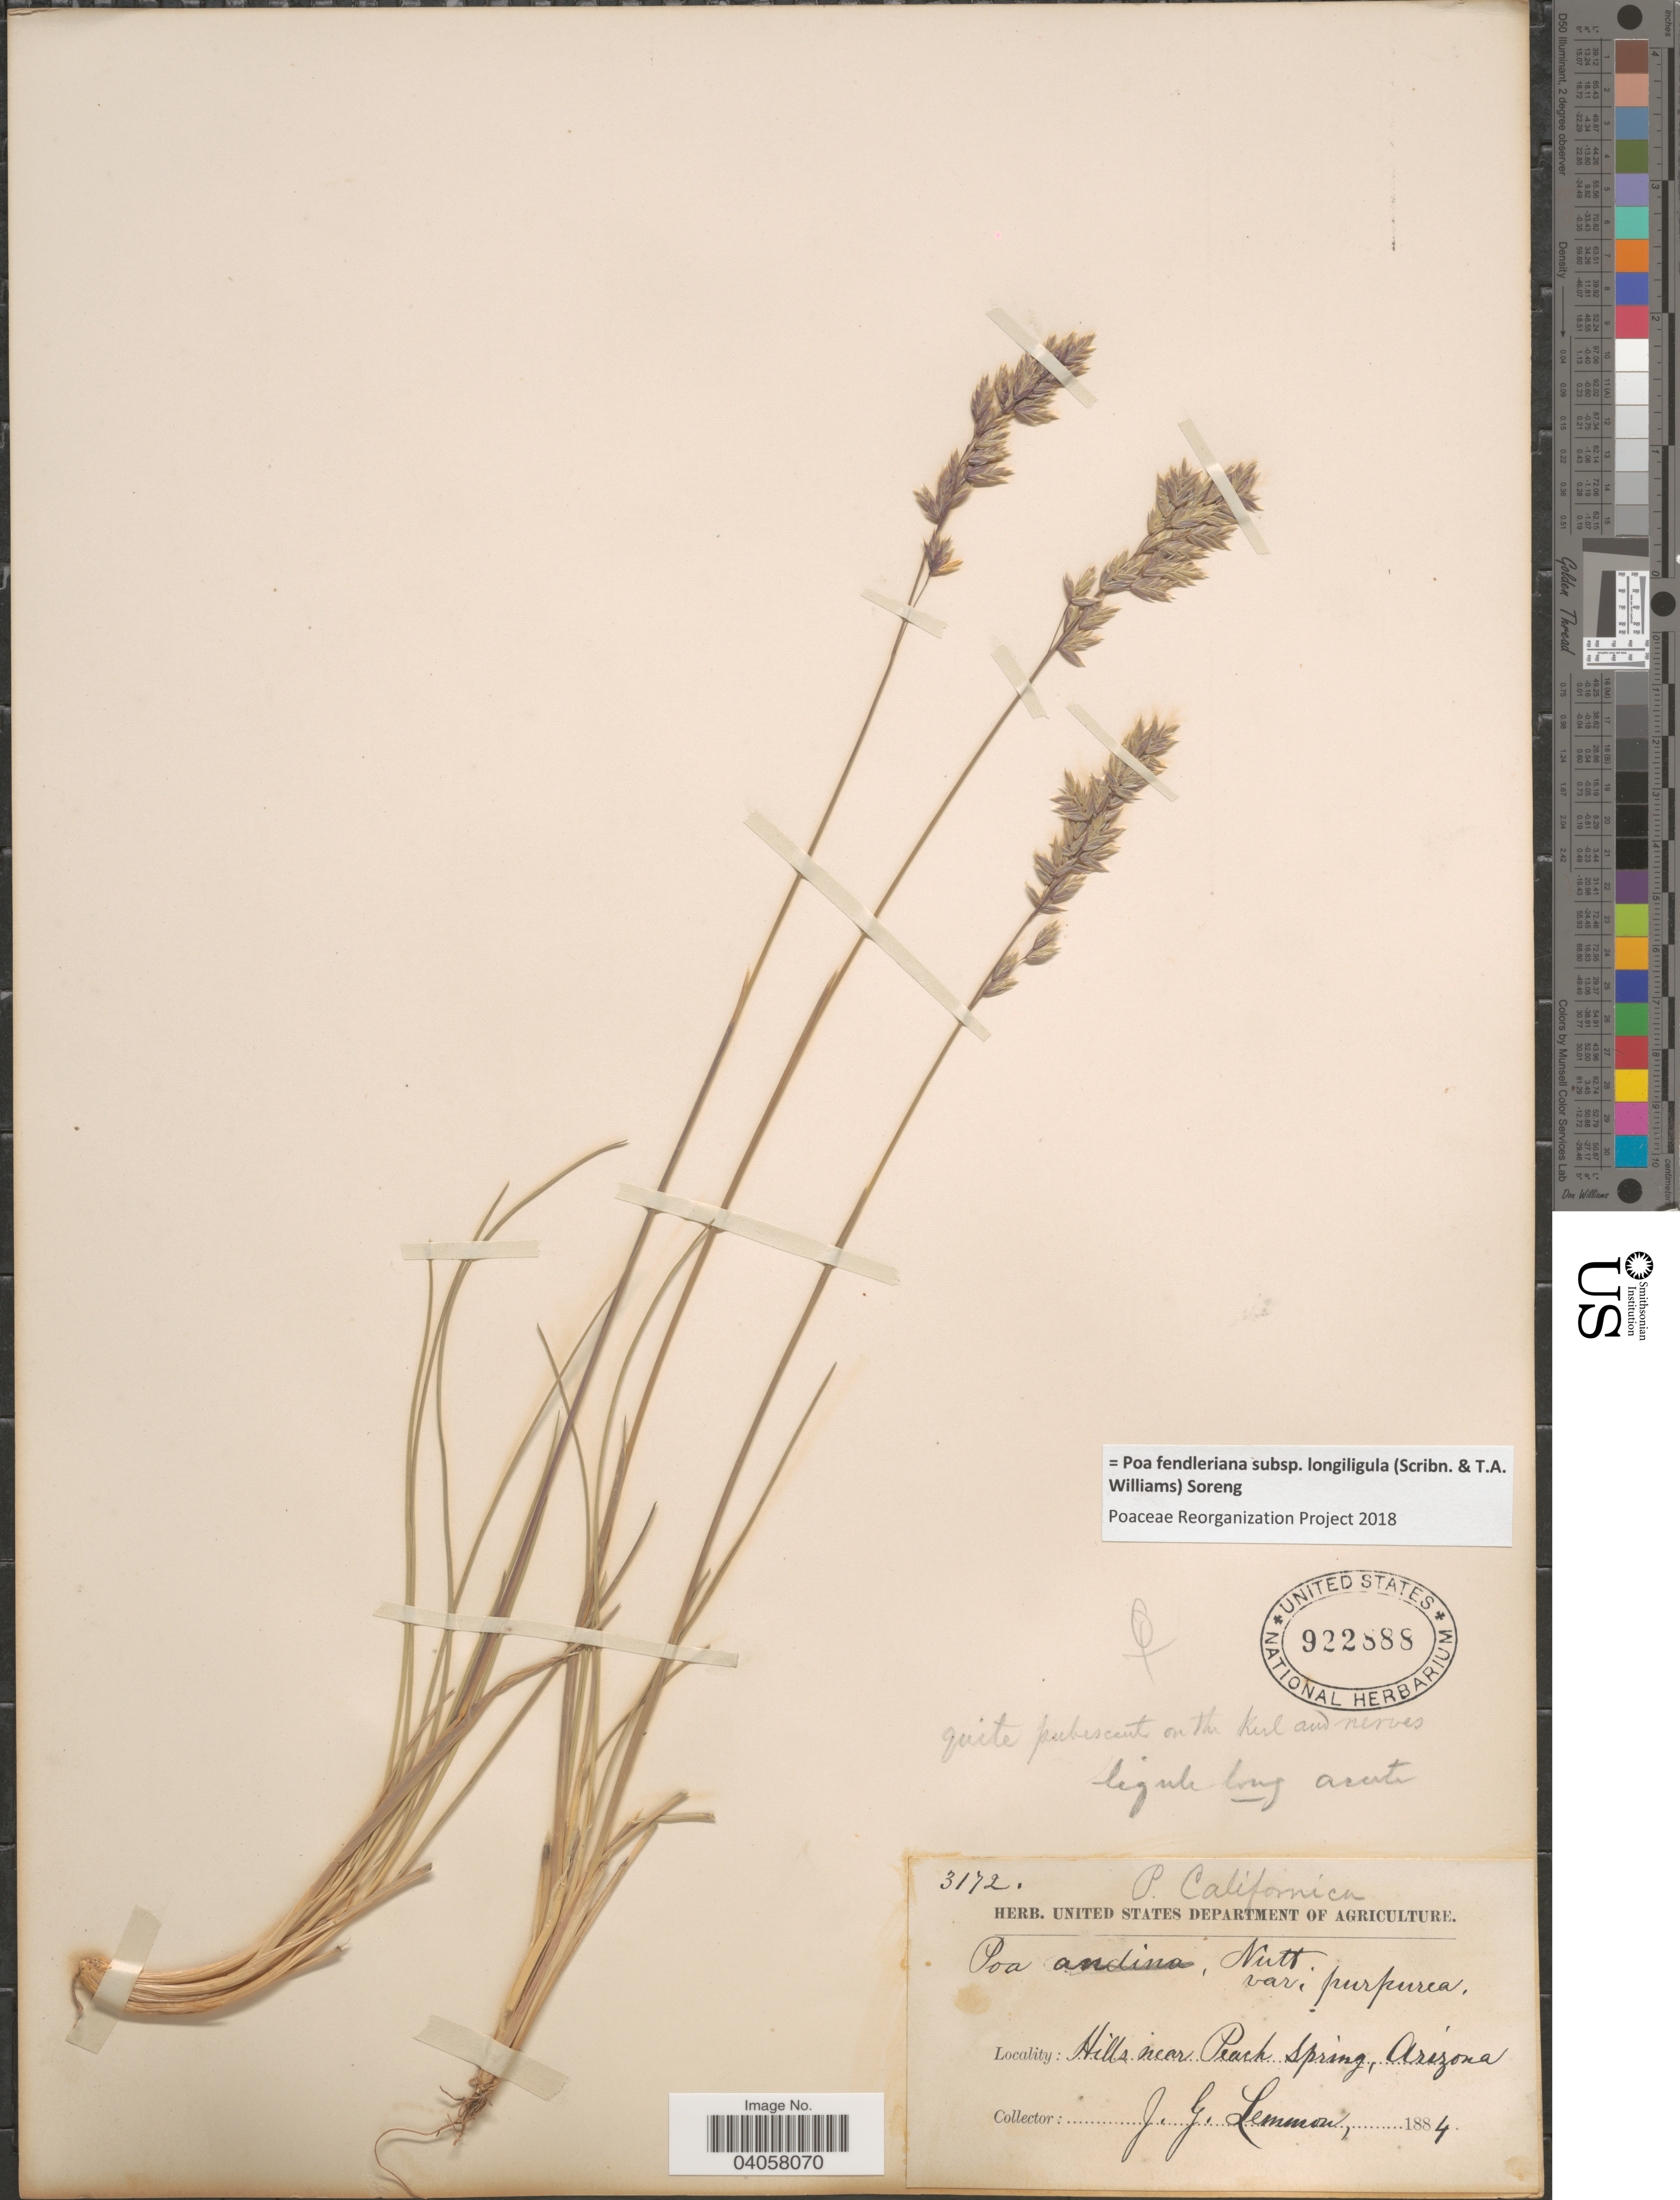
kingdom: Plantae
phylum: Tracheophyta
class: Liliopsida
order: Poales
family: Poaceae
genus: Poa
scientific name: Poa fendleriana subsp. longiligula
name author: (Scribn. & T.A. Williams) Soreng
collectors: J. Lemmon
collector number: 3172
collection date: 1884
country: United States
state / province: Arizona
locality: Hills near Peach Spring.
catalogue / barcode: US 922888